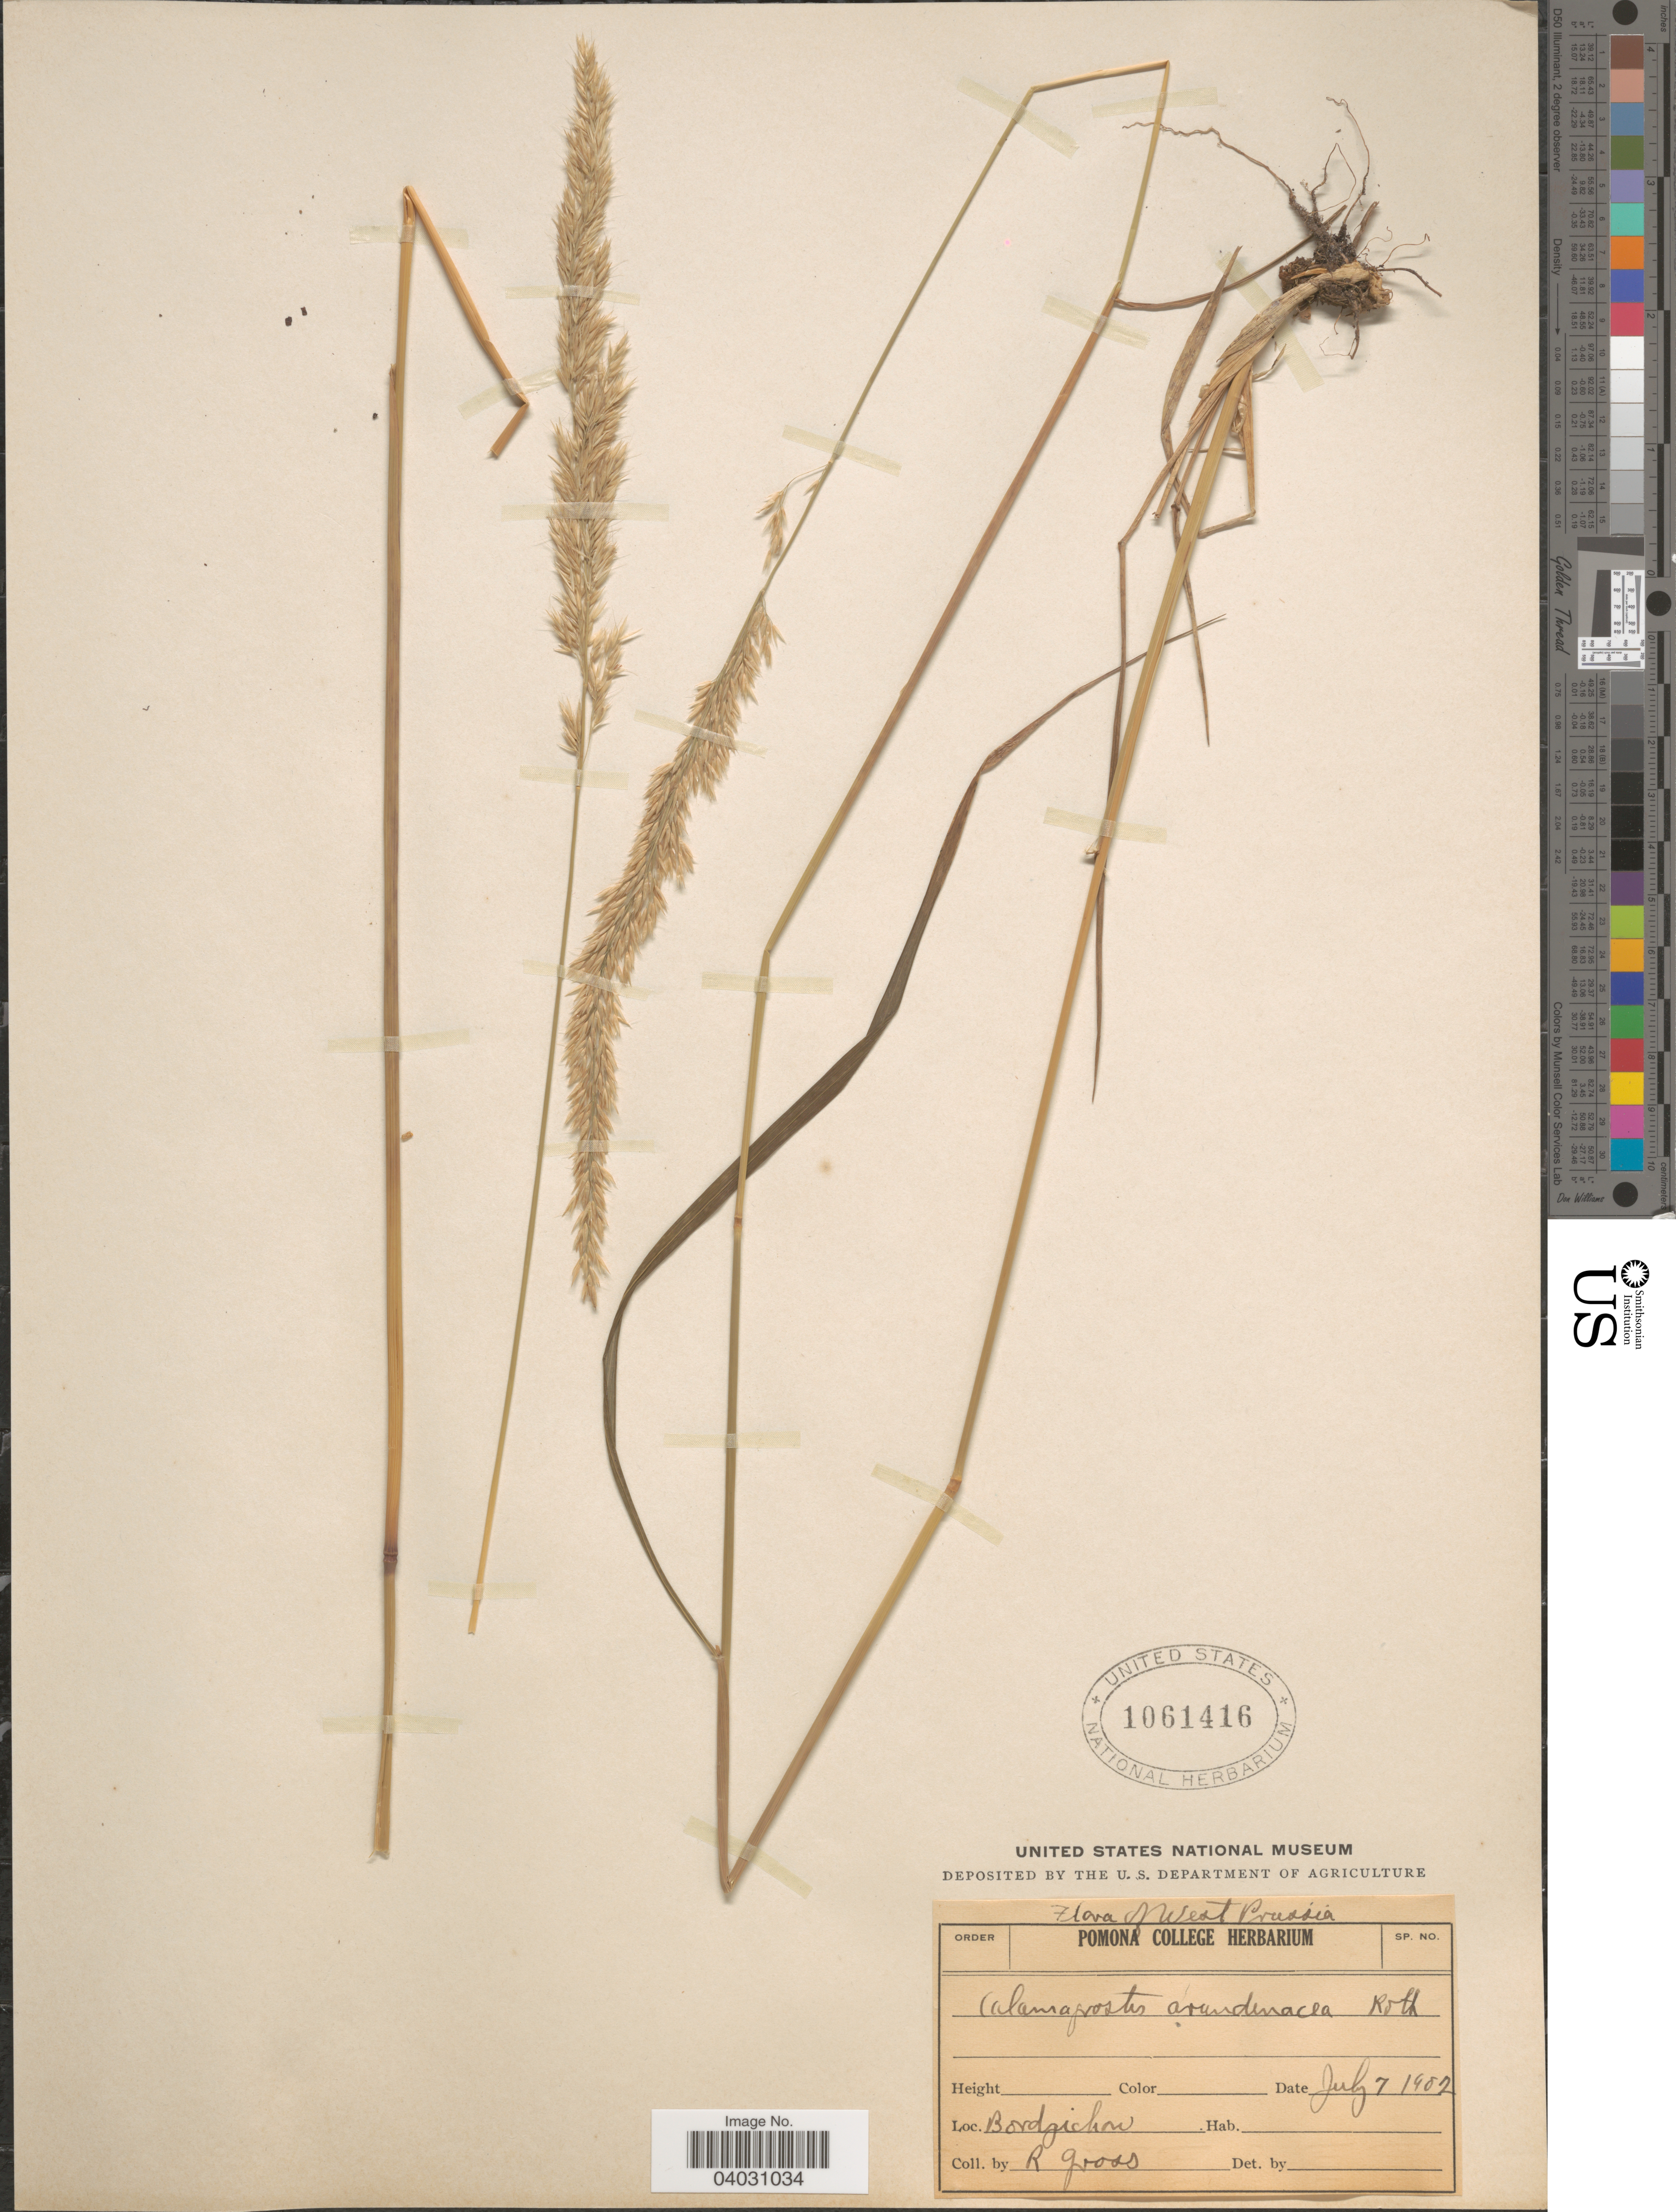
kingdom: Plantae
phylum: Tracheophyta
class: Liliopsida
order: Poales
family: Poaceae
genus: Calamagrostis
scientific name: Calamagrostis arundinacea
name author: (L.) Roth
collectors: R. Gross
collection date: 1982-07-07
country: Poland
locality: NWest Prussia. Bordzichow.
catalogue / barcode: US 1061416